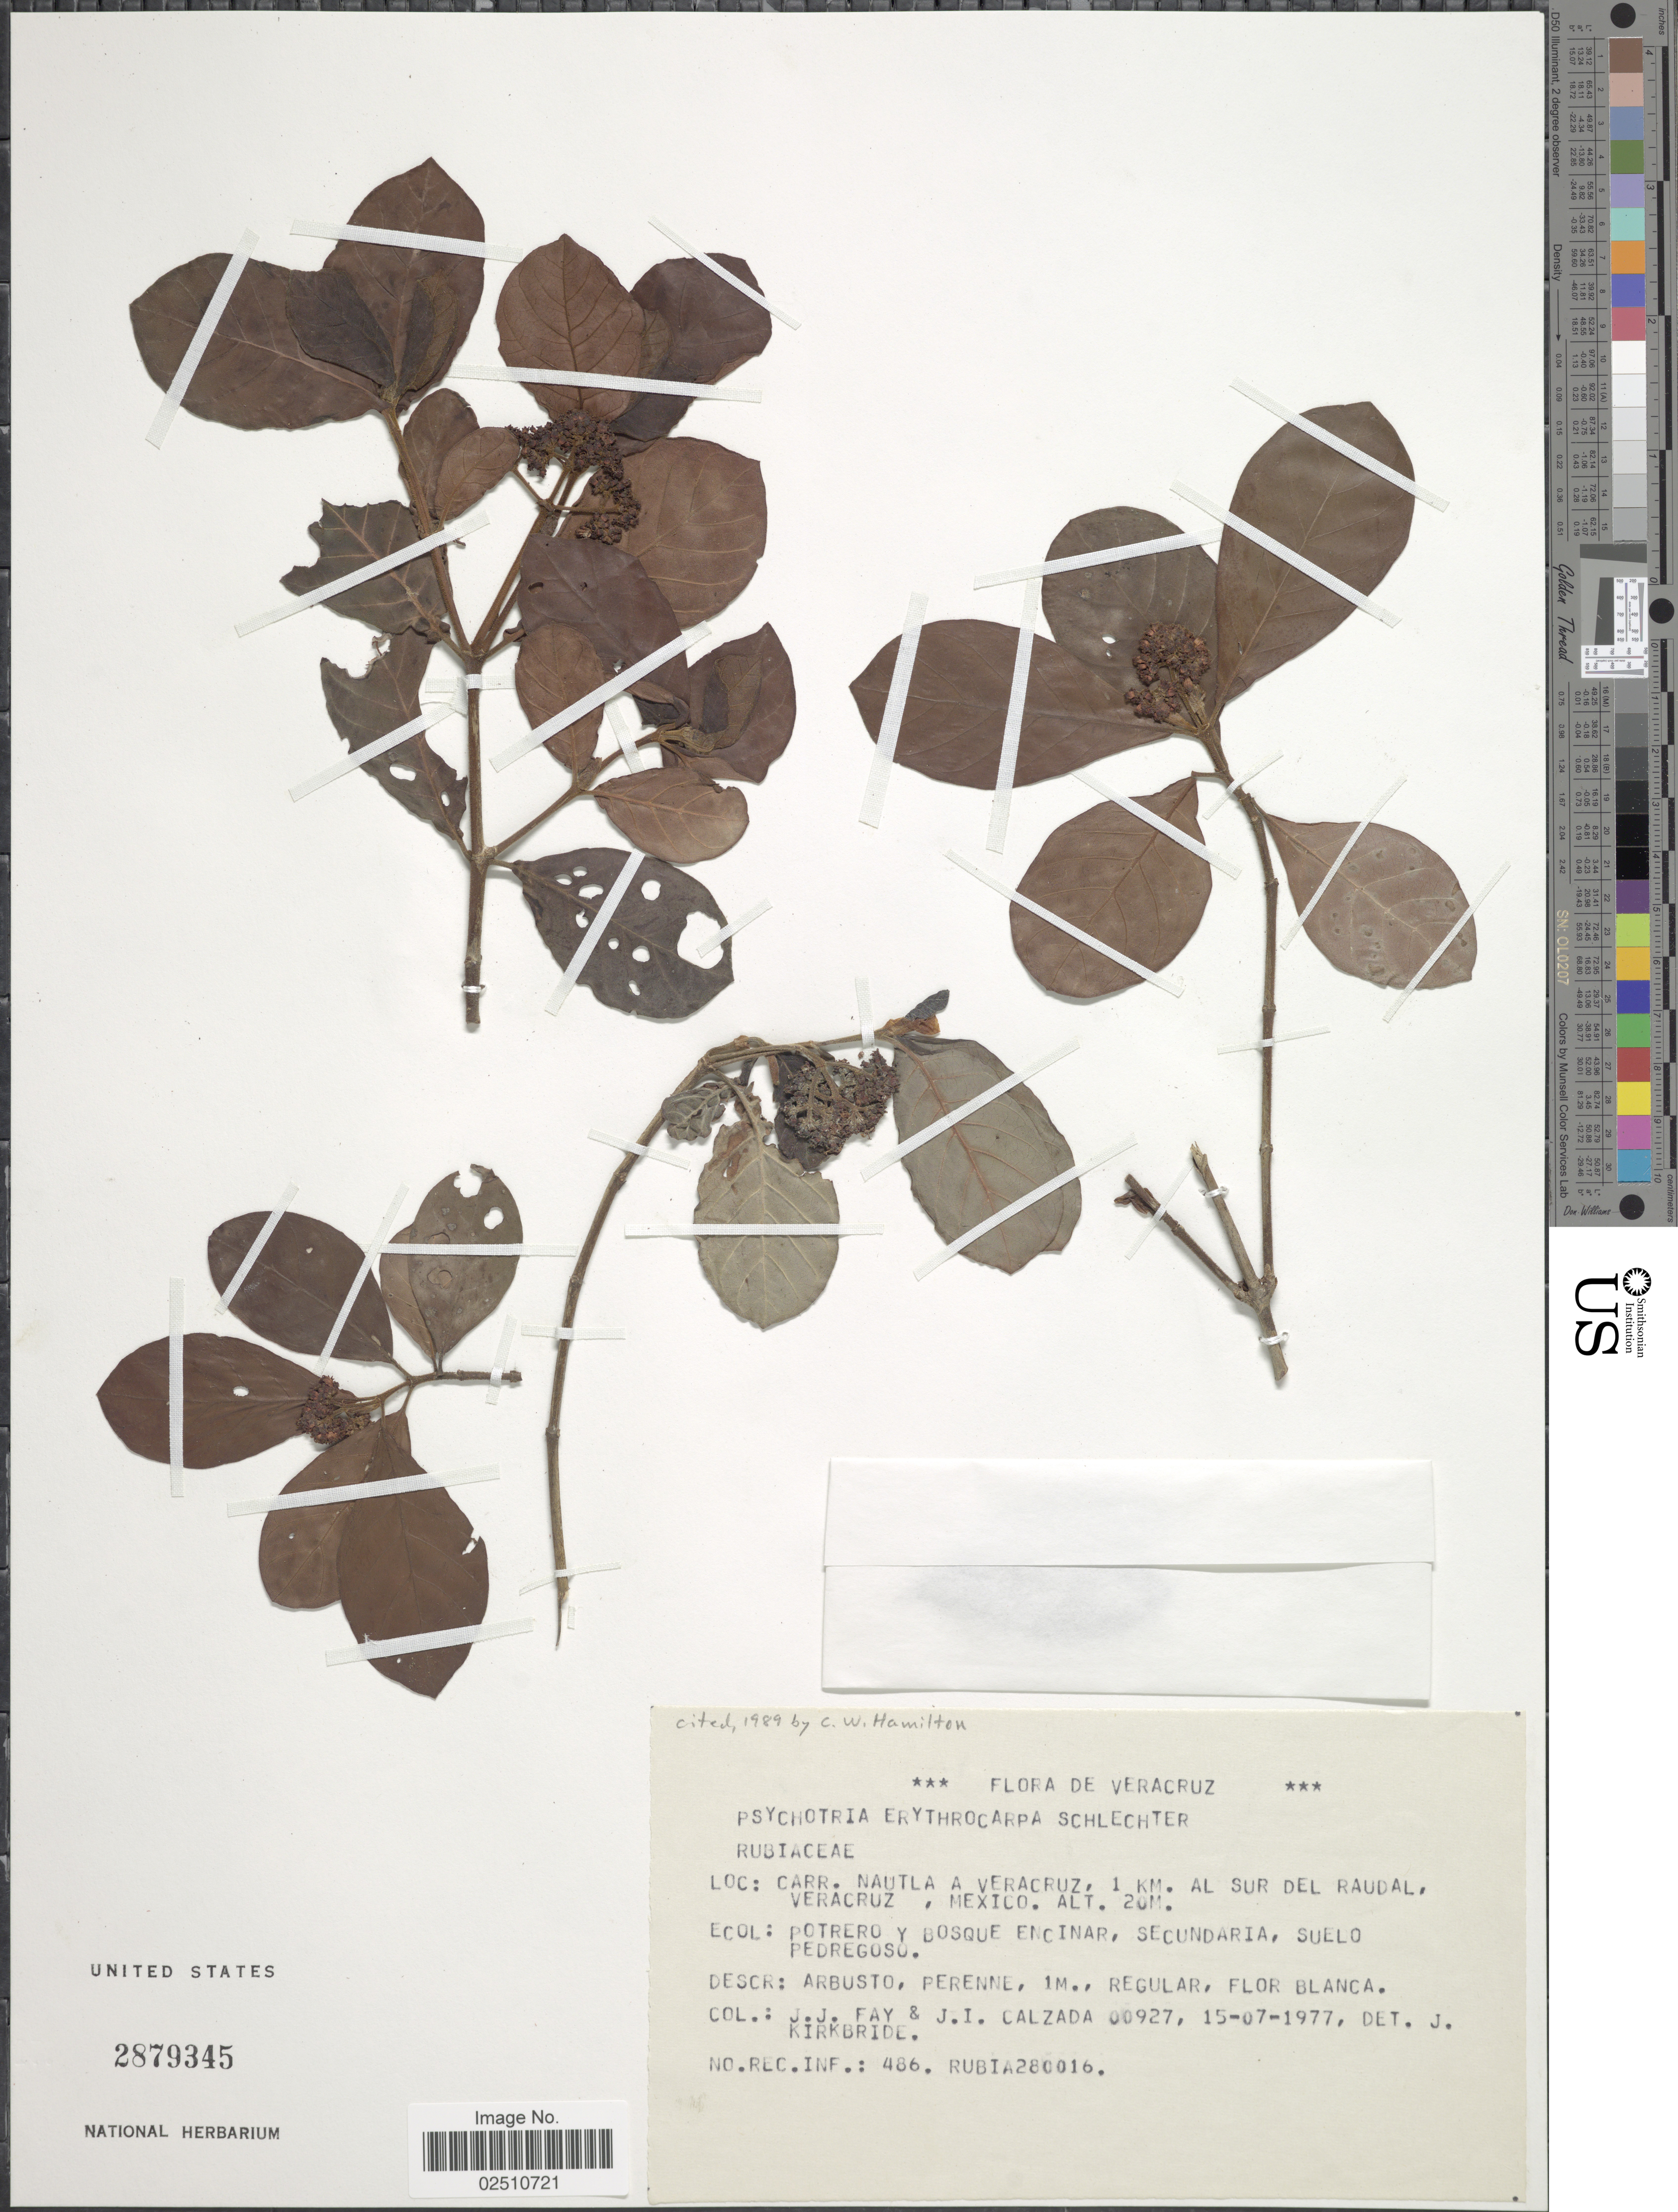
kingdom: Plantae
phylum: Tracheophyta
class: Magnoliopsida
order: Gentianales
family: Rubiaceae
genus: Psychotria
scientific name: Psychotria erythrocarpa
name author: Schltdl.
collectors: J. Fay & J. I. Calzada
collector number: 00927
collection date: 1977-07-15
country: Mexico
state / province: Veracruz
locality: Veracruz, carr. Nautla a Veracruz, 1 km al sur del Raudal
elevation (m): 20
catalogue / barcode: US 2879345